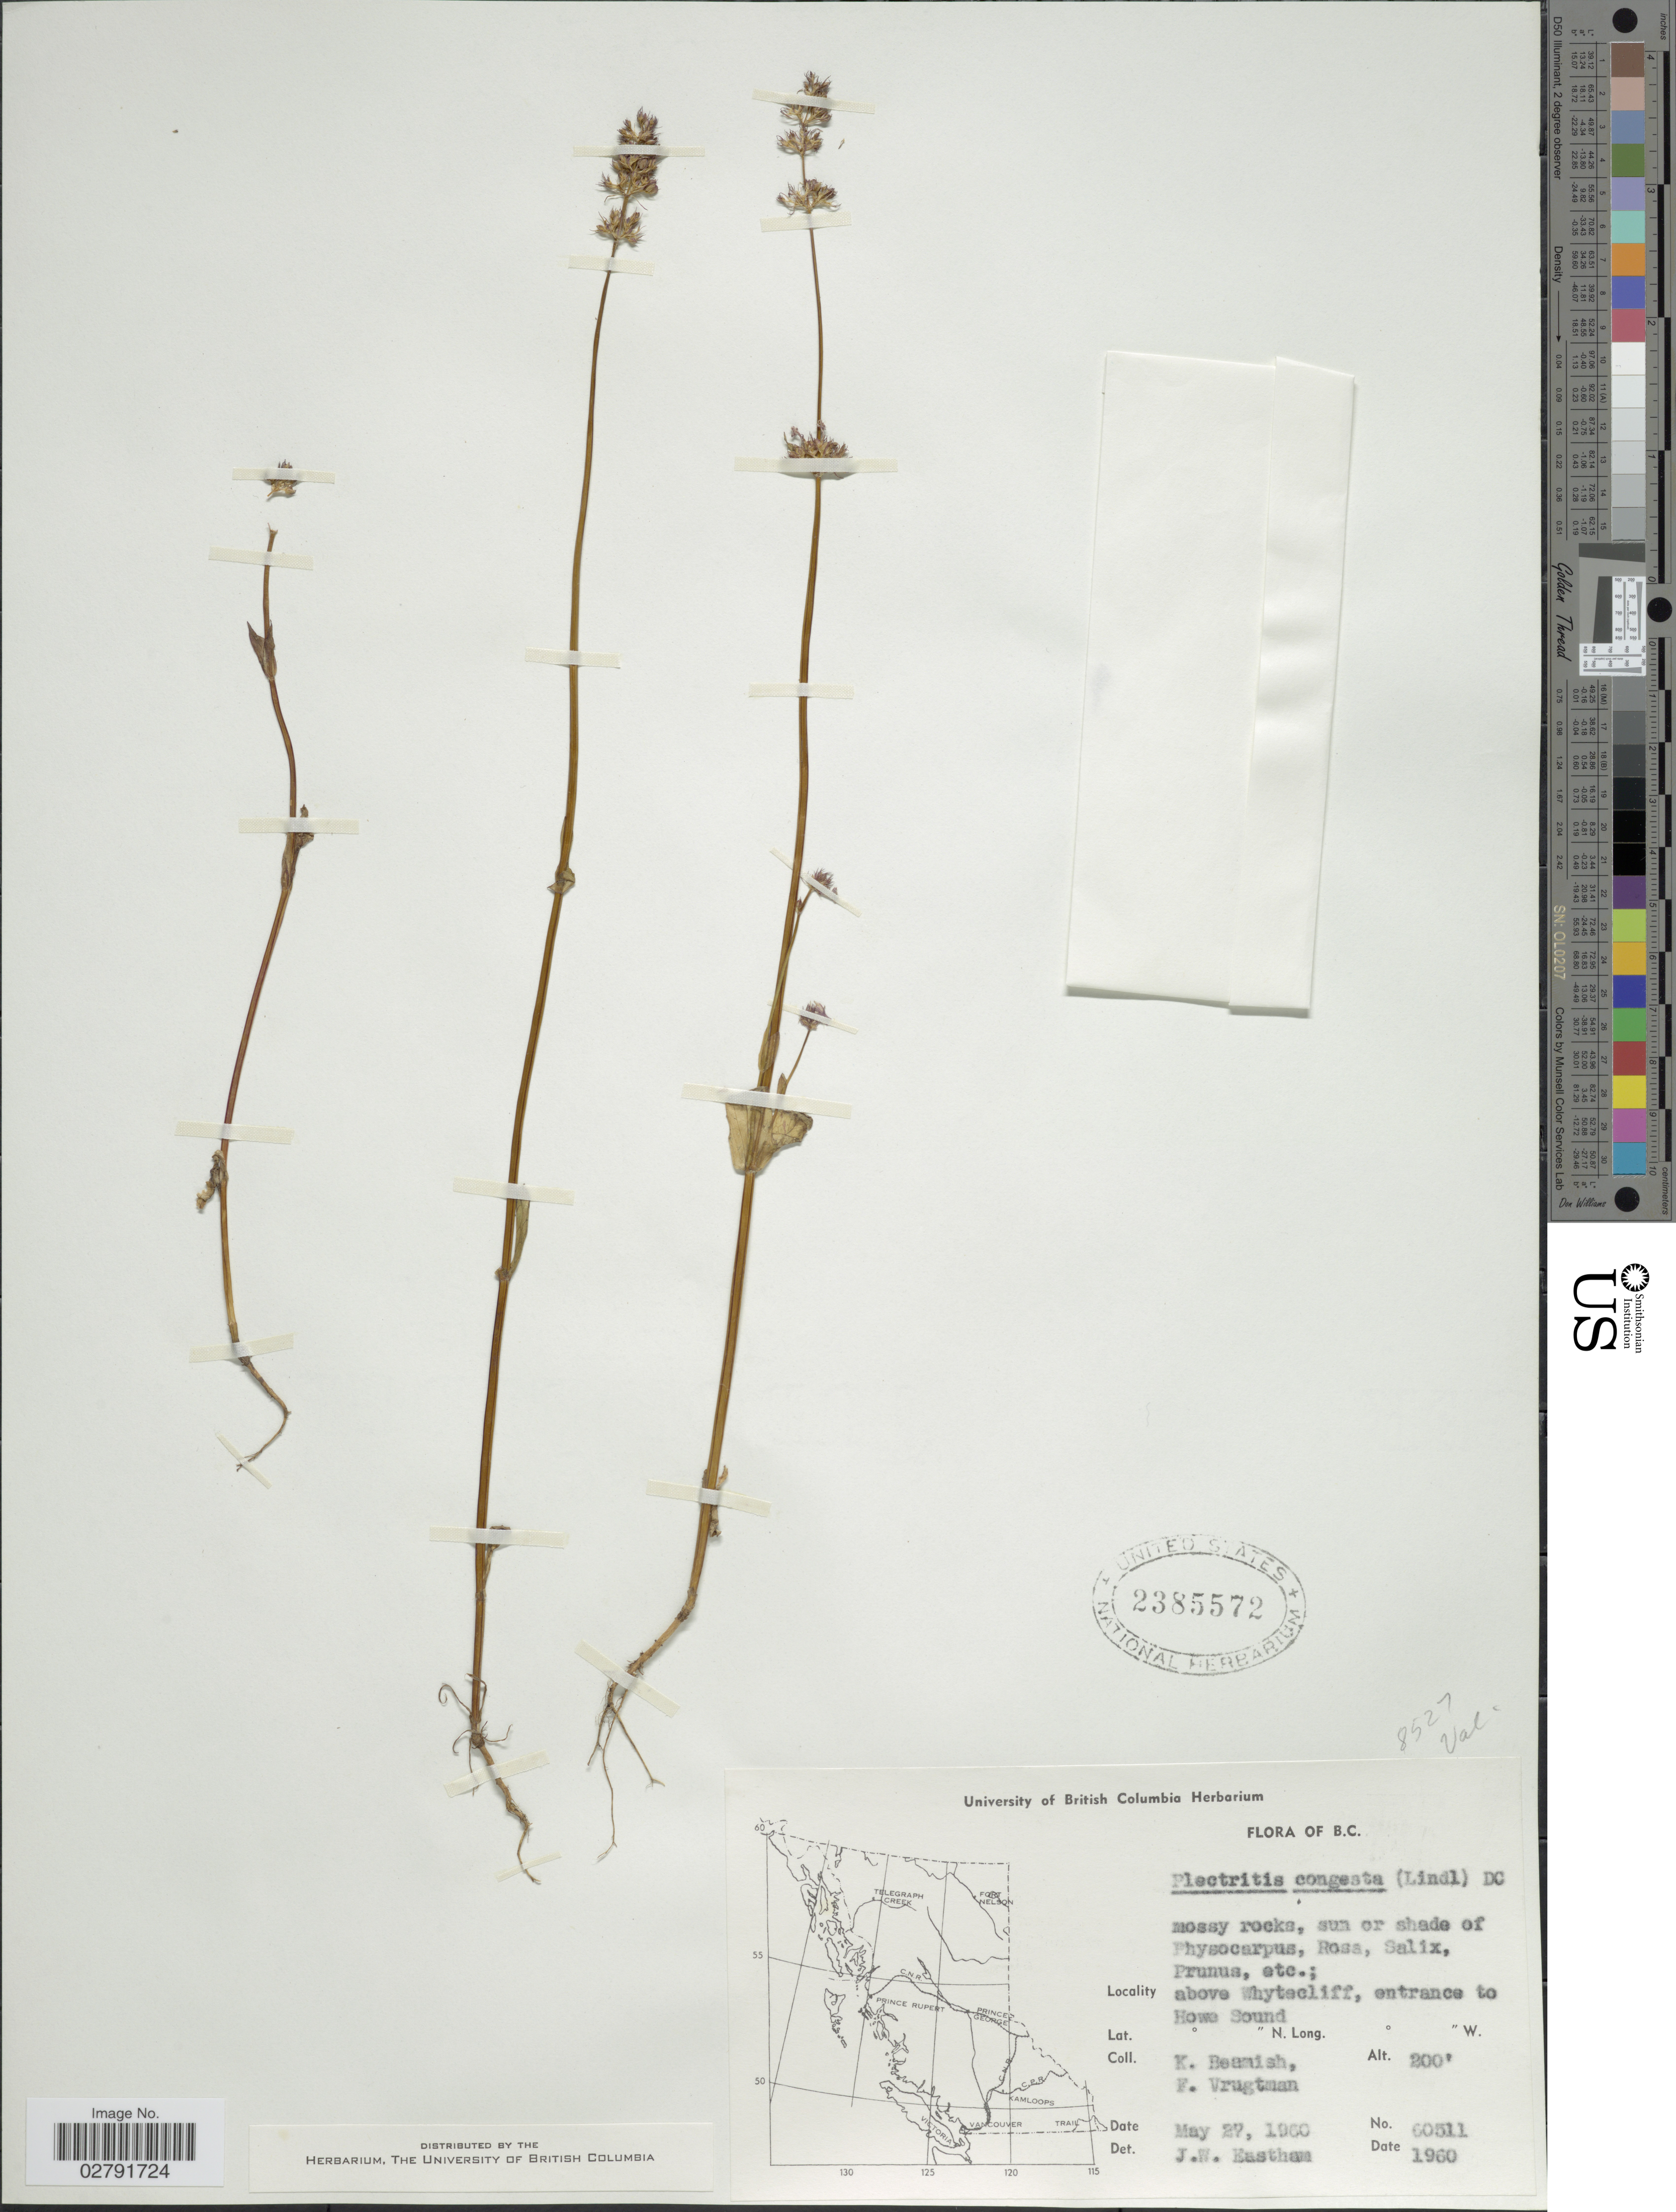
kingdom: Plantae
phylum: Tracheophyta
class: Magnoliopsida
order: Dipsacales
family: Caprifoliaceae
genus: Plectritis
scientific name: Plectritis congesta subsp. congesta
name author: (Lindl.) DC.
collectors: K. Beamish & F. Vrugtman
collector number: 60511*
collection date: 1960-05-27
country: Canada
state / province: British Columbia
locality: Above Whytscliff, entrance to Howe Sound.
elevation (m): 61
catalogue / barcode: US 2385572